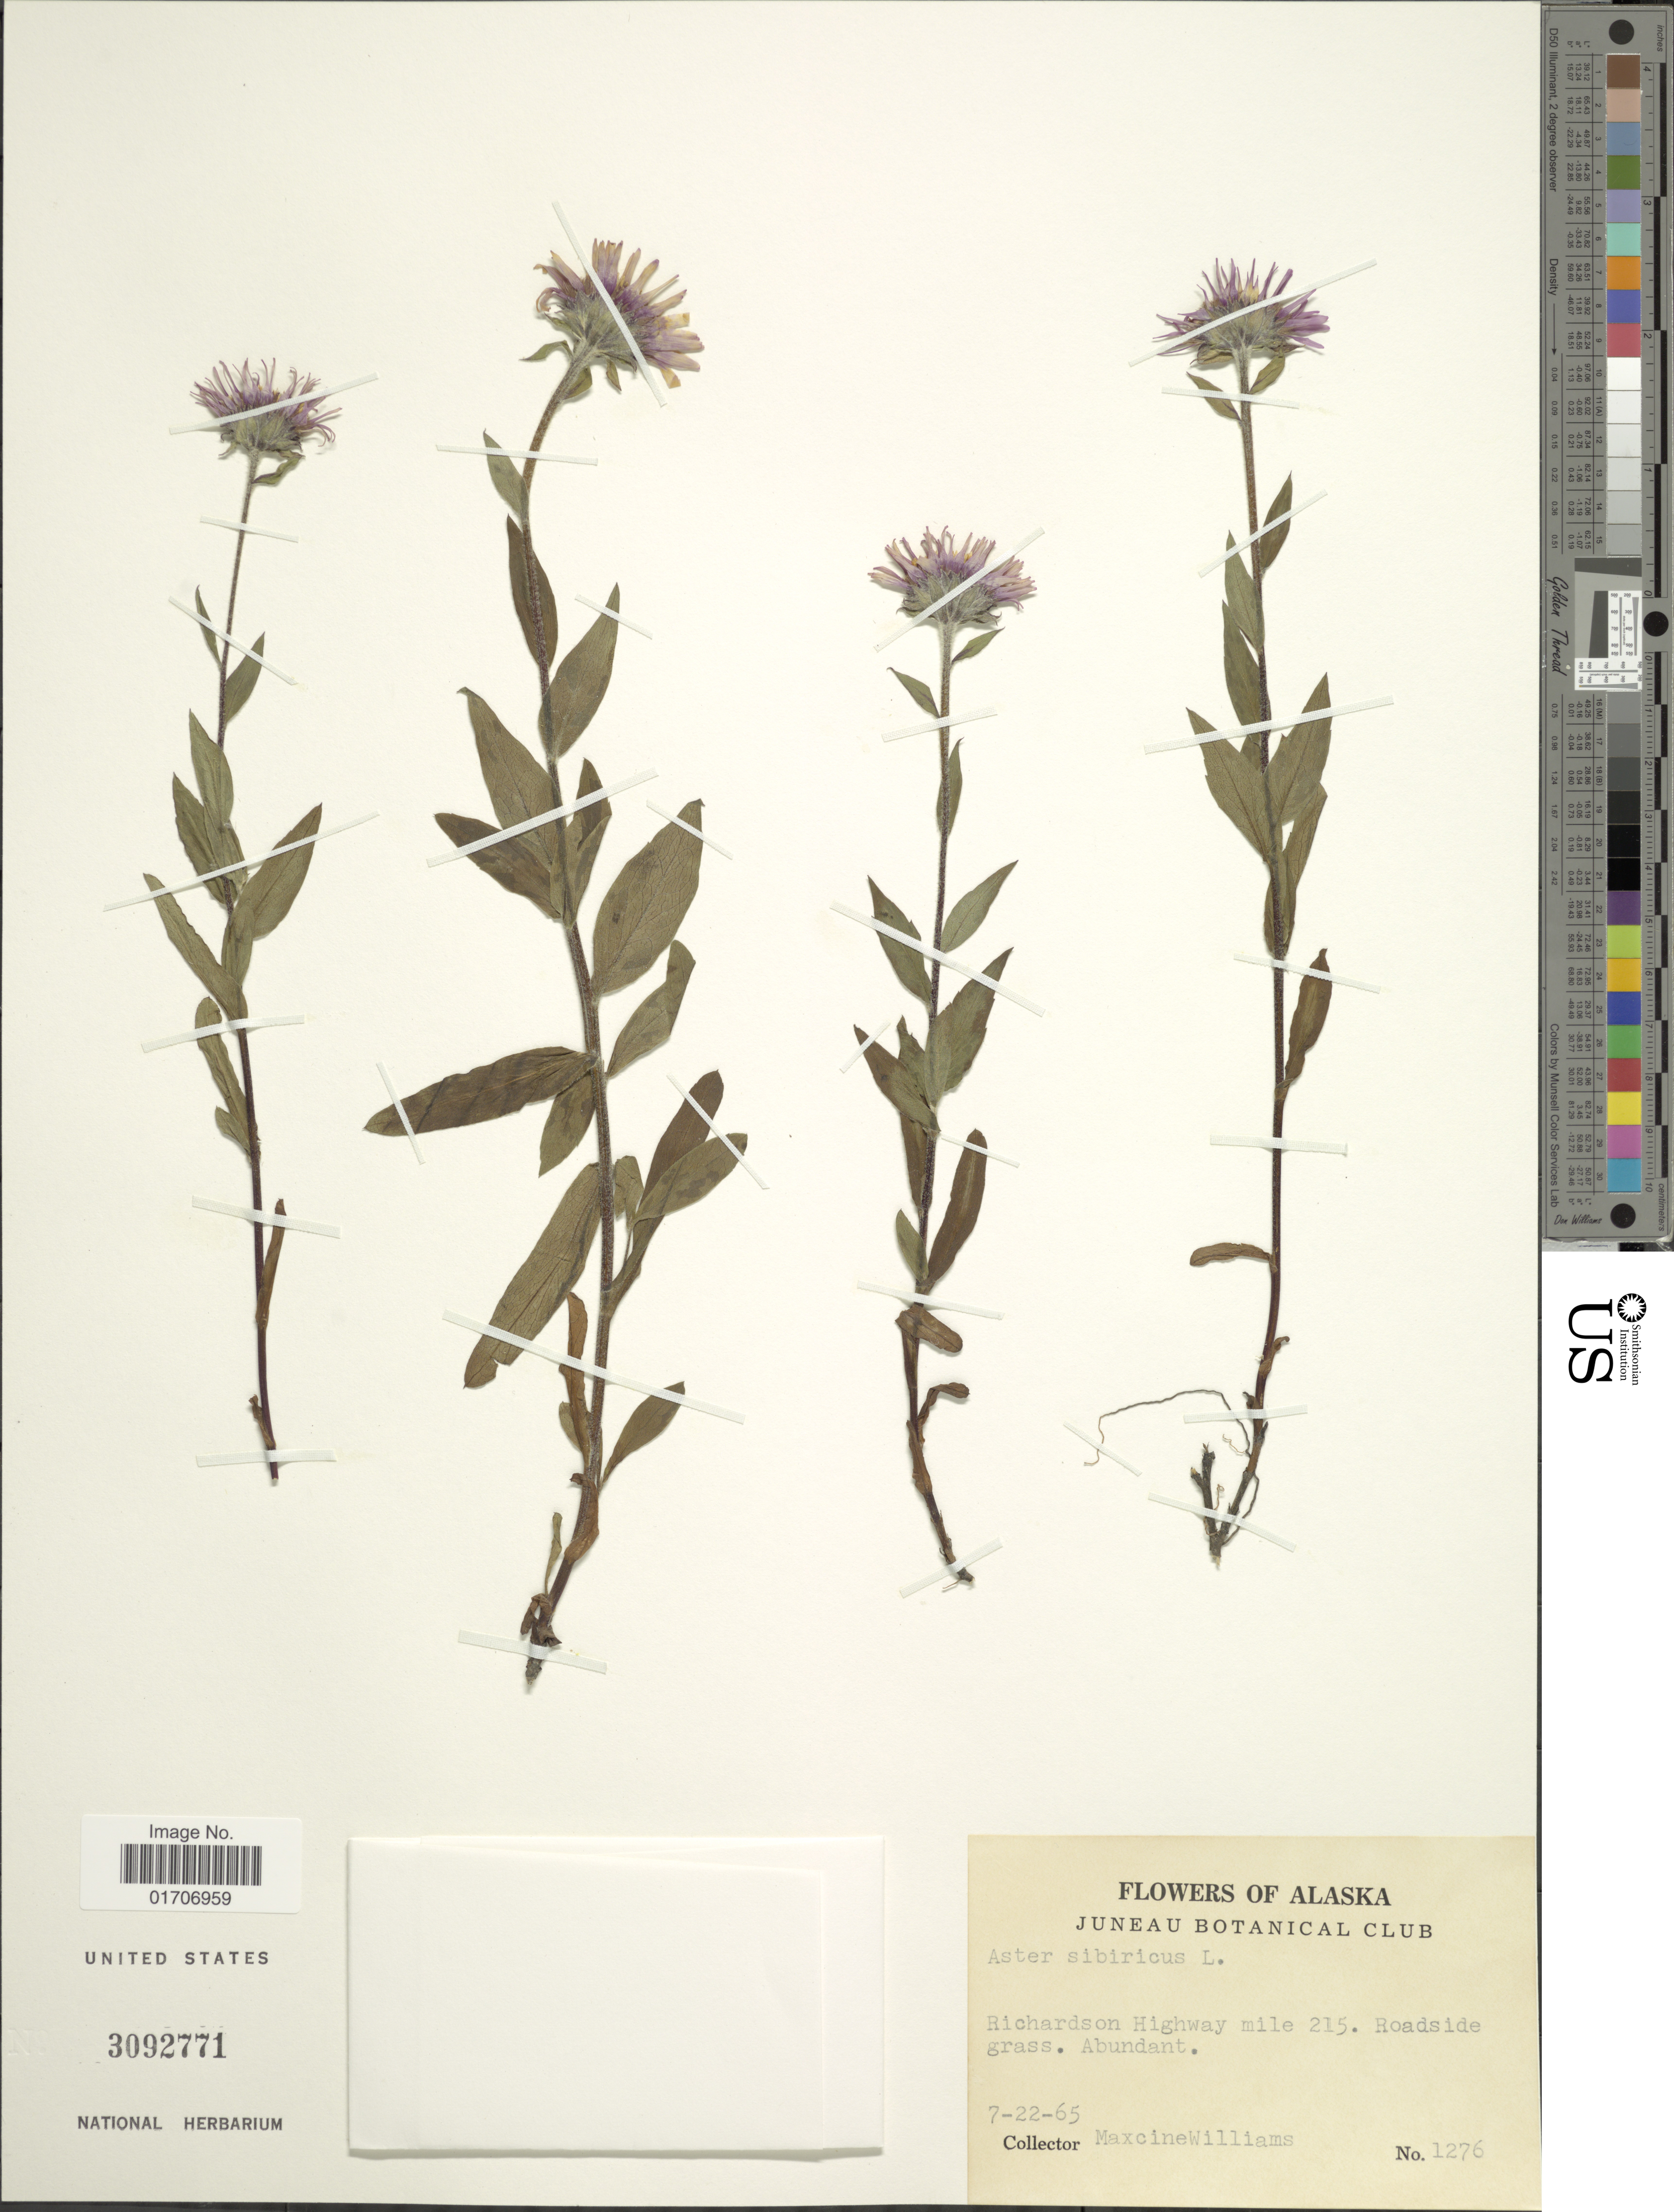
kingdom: Plantae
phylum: Tracheophyta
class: Magnoliopsida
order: Asterales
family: Asteraceae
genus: Eurybia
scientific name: Eurybia sibirica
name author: (L.) G.L. Nesom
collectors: M. Williams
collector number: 1276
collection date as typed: Transcribed d/m/y: 22/7/65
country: United States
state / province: Alaska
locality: Richardson Highway mile 215. Roadside grass. Abundant.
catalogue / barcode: US 3092771